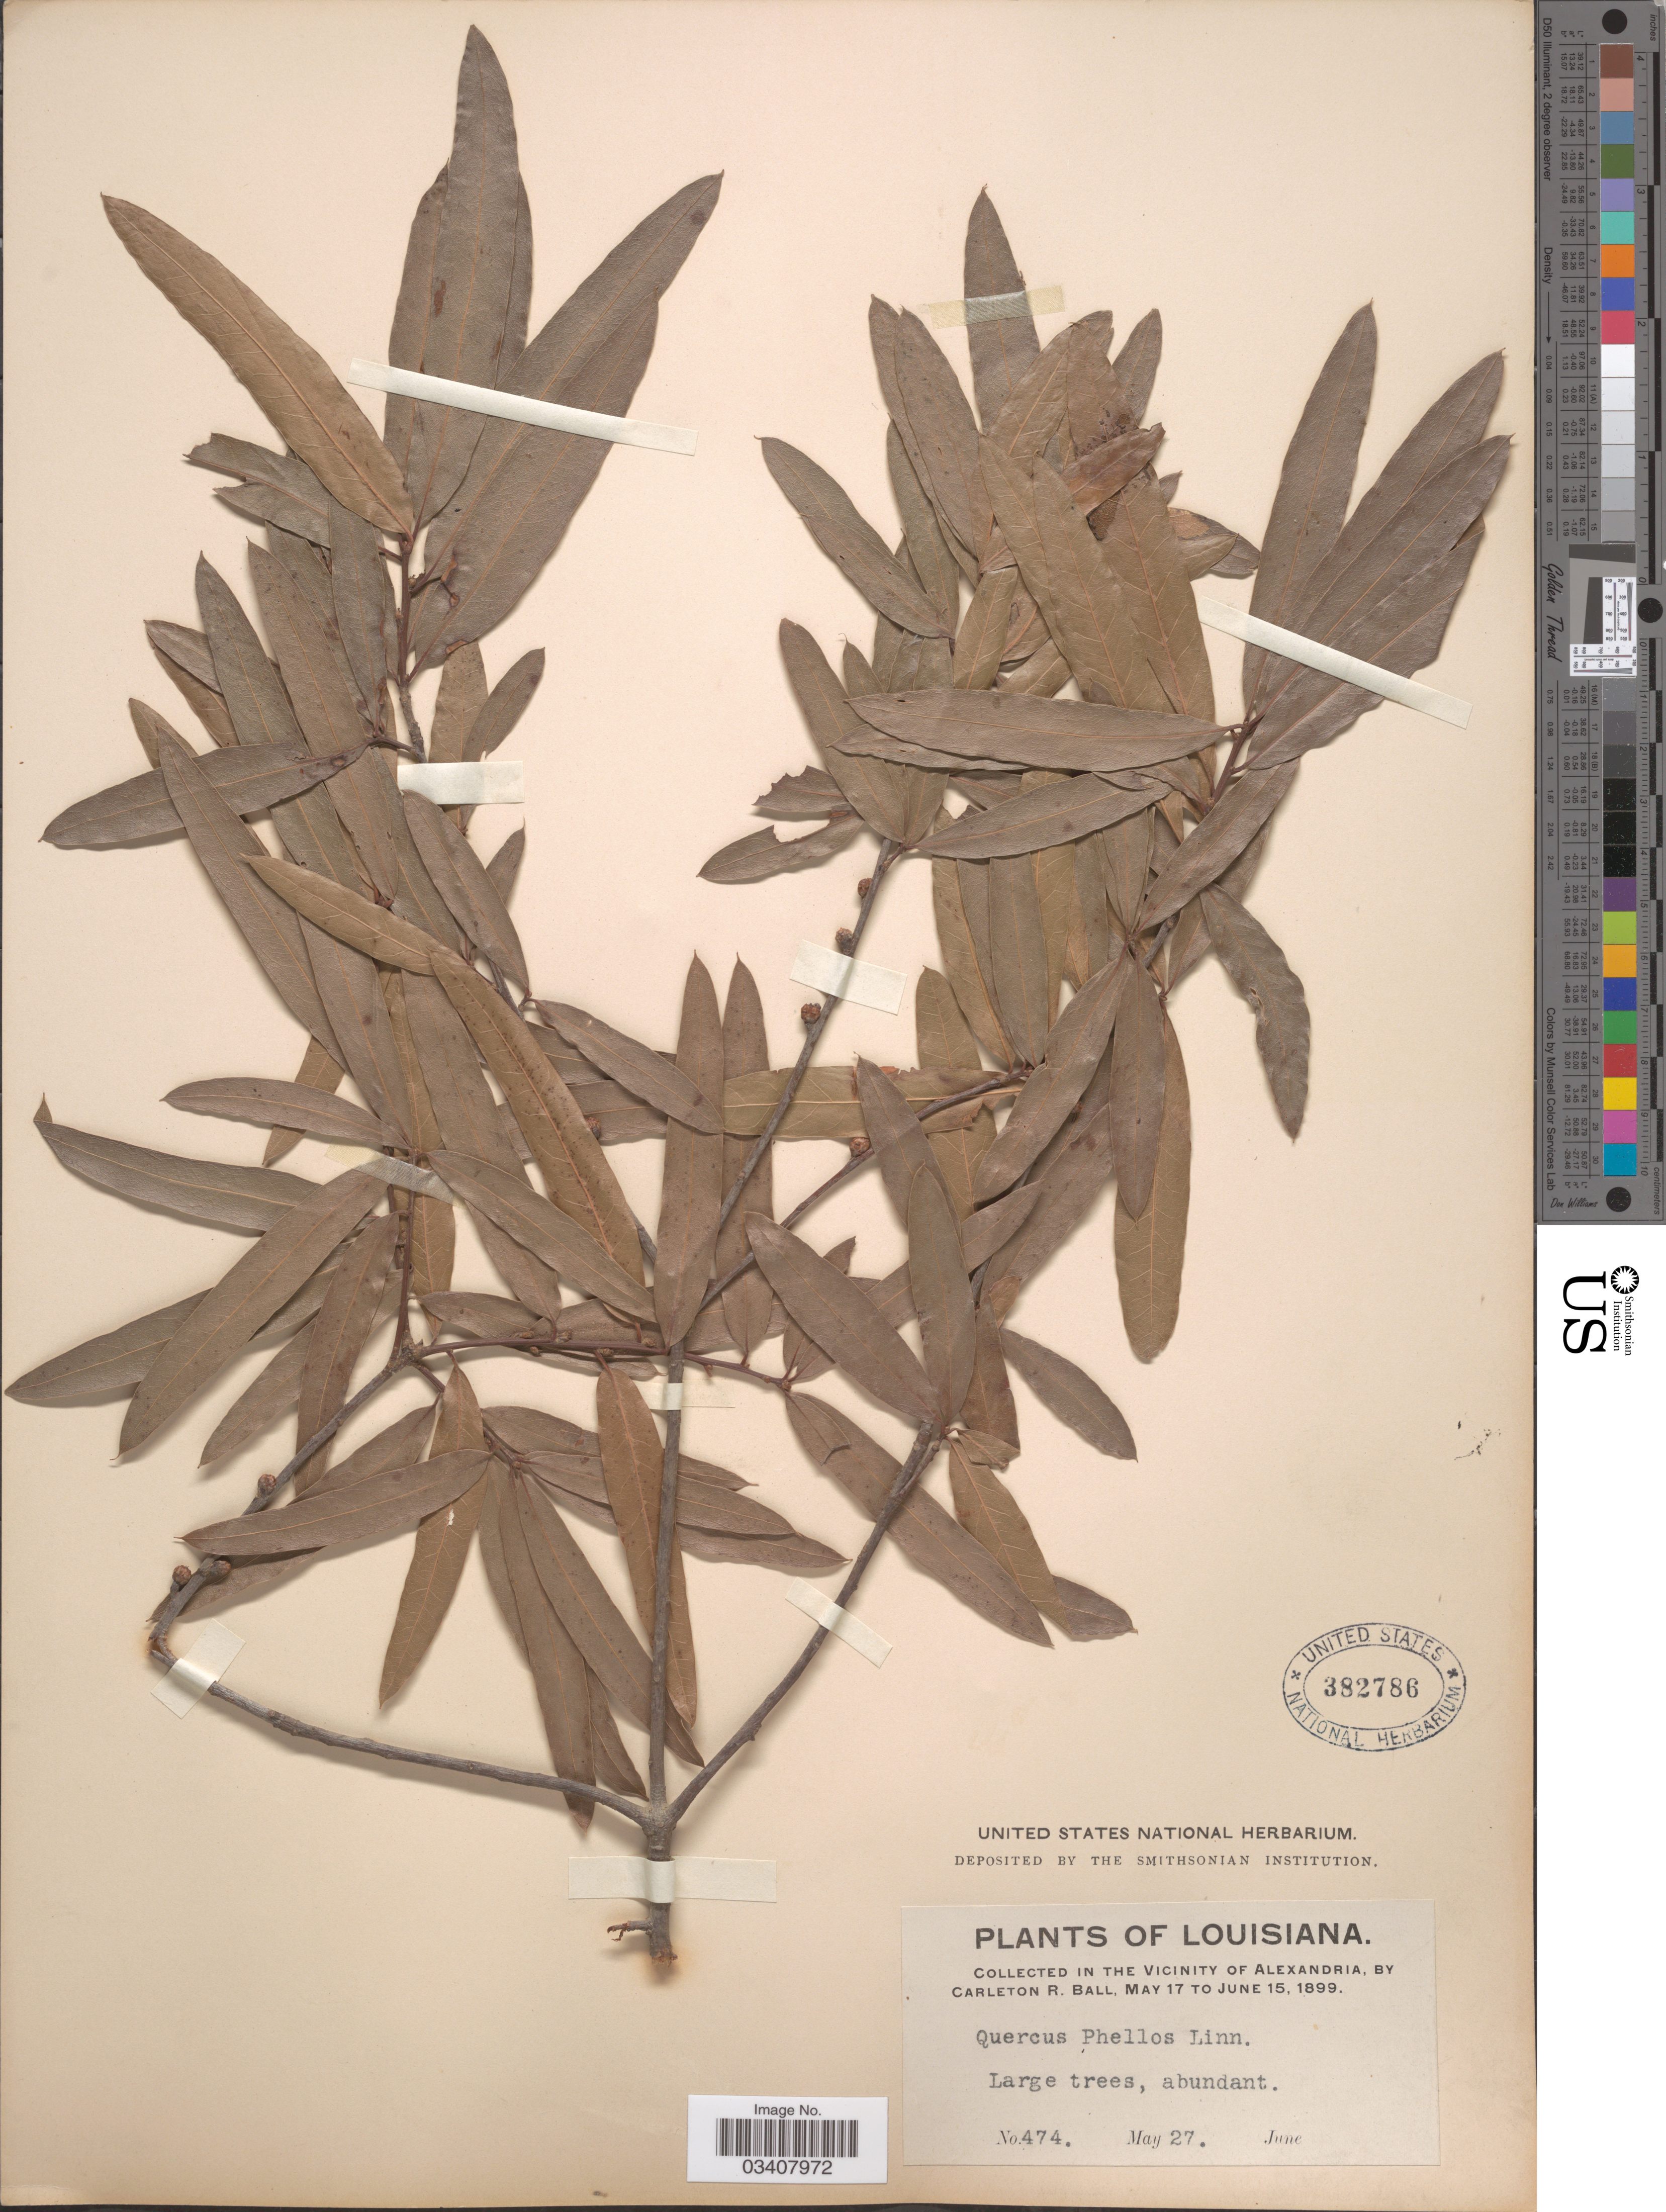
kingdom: Plantae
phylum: Tracheophyta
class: Magnoliopsida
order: Fagales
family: Fagaceae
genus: Quercus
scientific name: Quercus phellos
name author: L.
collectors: C. R. Ball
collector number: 474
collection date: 1899-05-27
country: United States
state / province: Louisiana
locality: In the Vicinity of Alexandria.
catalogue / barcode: US 382786